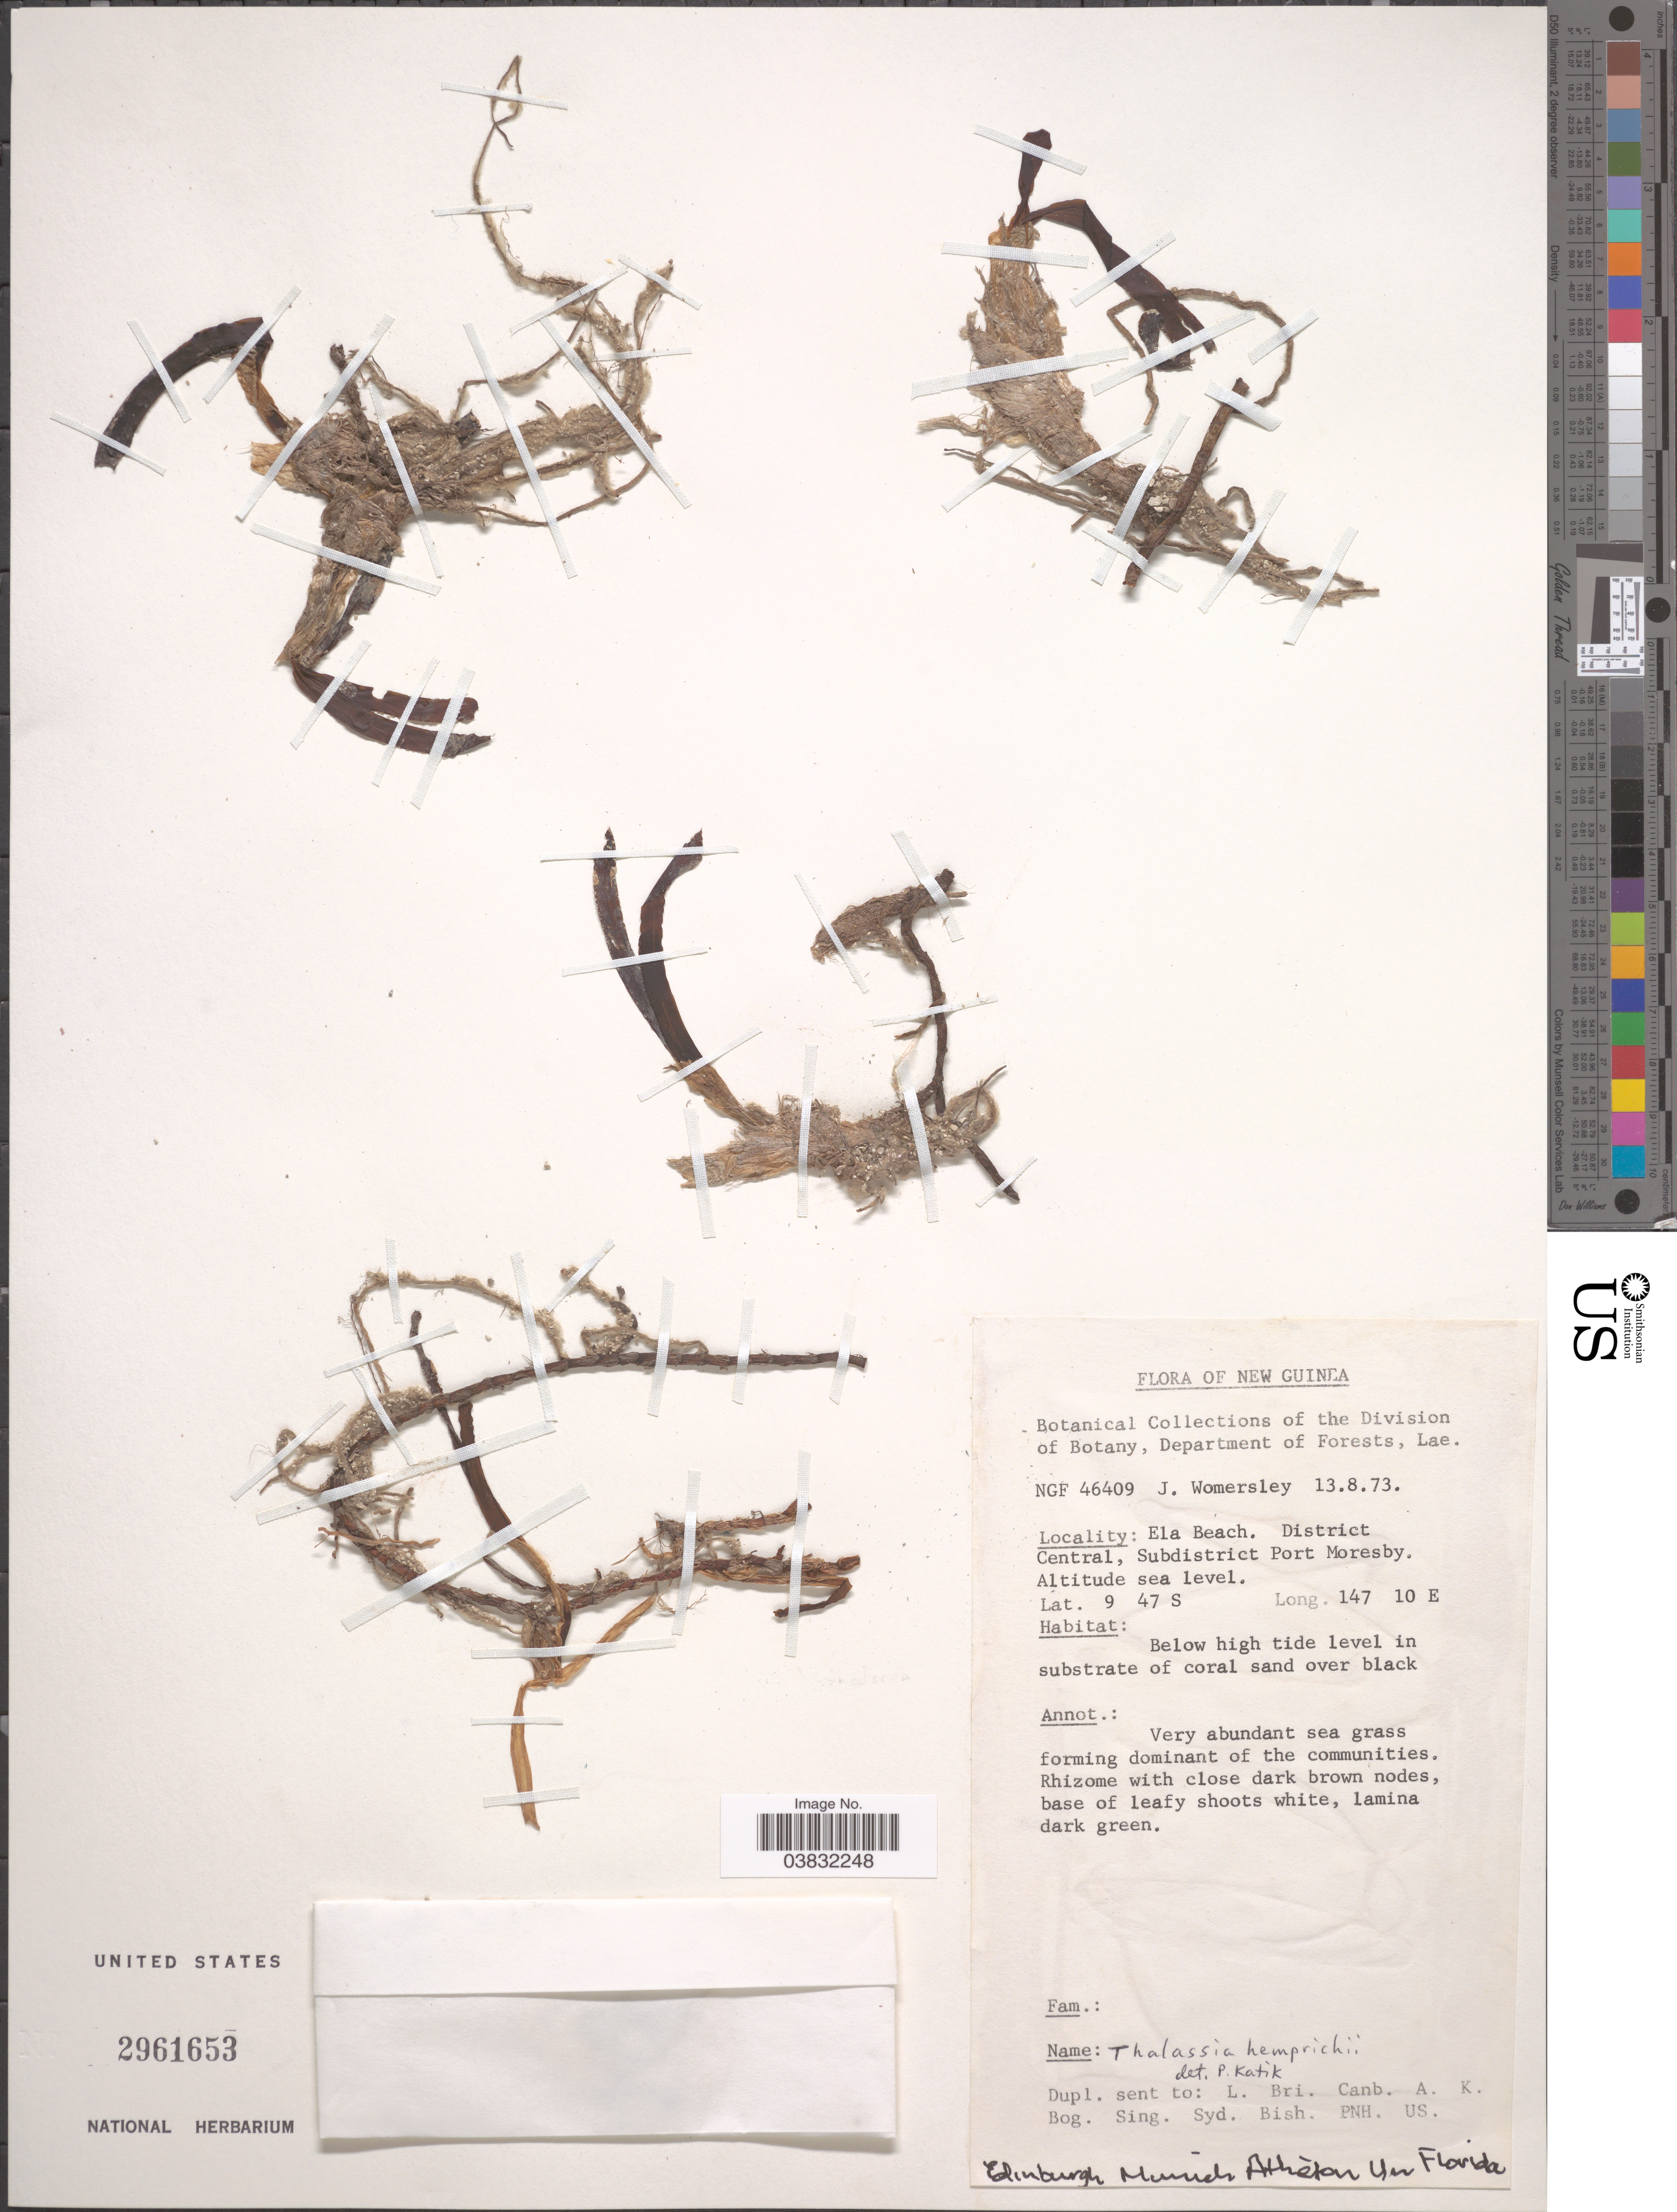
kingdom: Plantae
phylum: Tracheophyta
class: Liliopsida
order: Alismatales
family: Hydrocharitaceae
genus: Thalassia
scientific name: Thalassia hemprichii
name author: Asch.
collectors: J. S. Womersley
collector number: NGF 46409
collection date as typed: Transcribed d/m/y: 13/8/73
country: Papua New Guinea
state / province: Central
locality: New Guinea. Ela Beach. District Central, Subdistrict Port Moresby.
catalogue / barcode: US 2961653